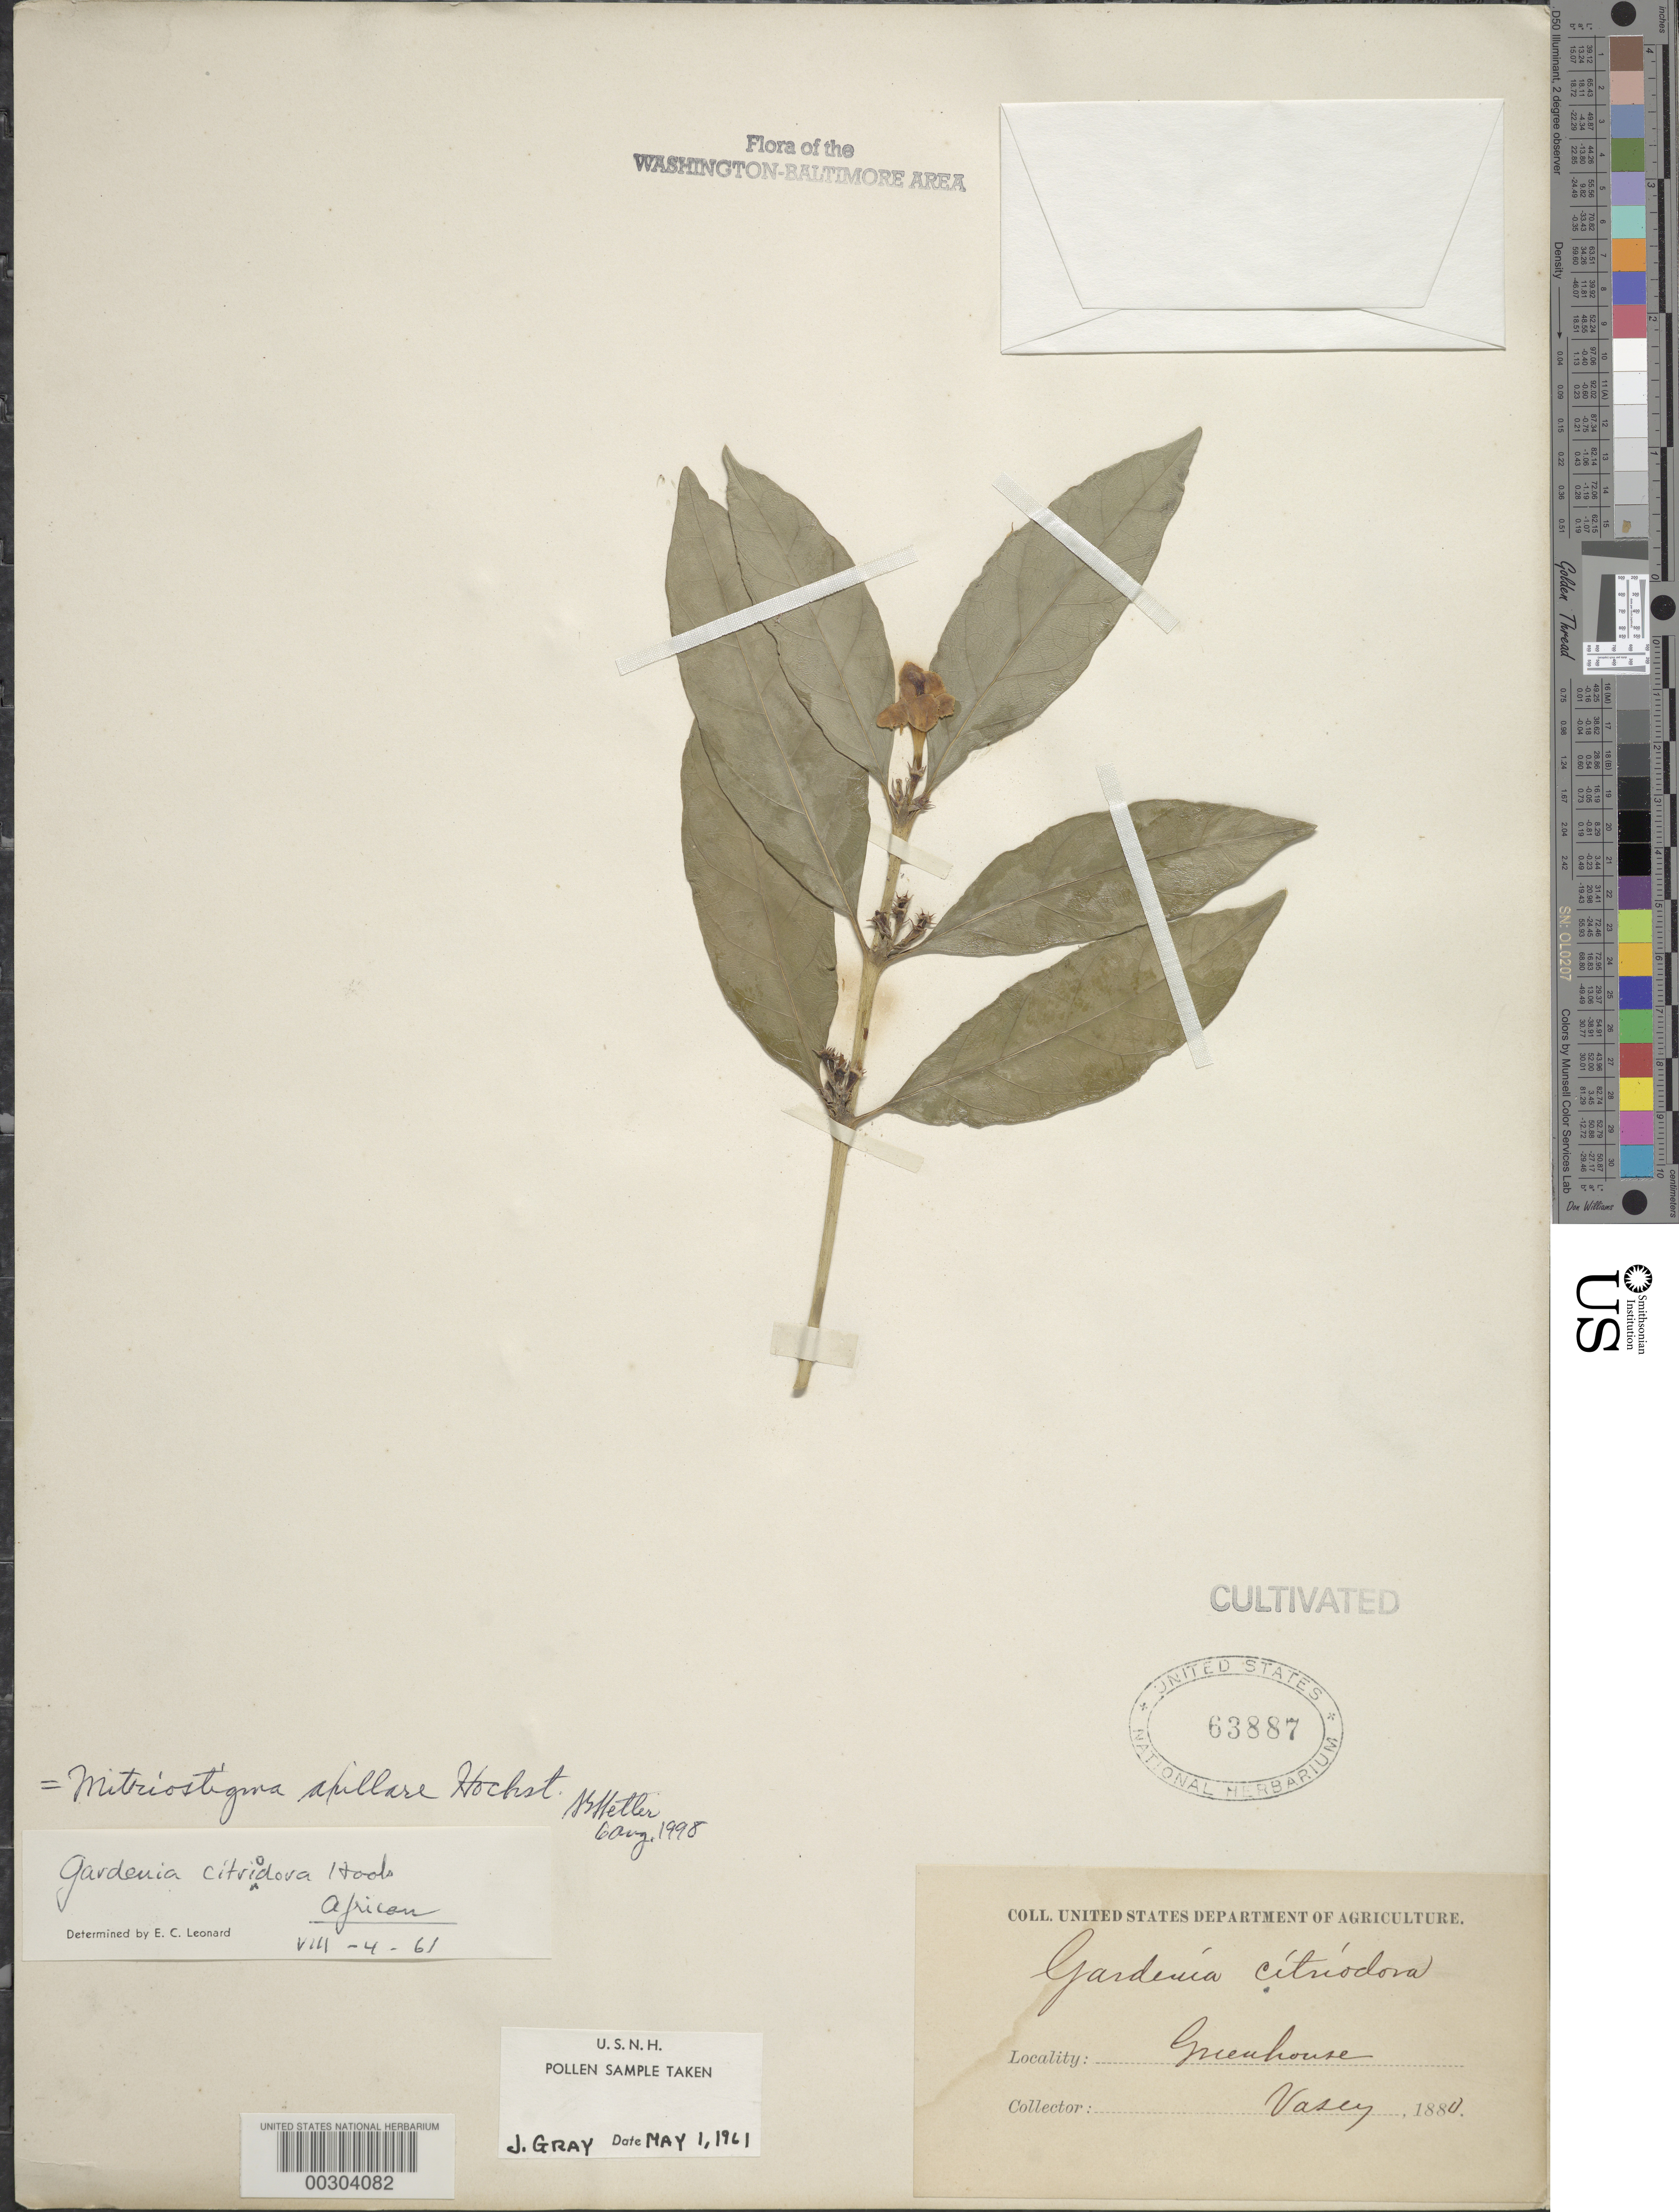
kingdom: Plantae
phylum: Tracheophyta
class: Magnoliopsida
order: Gentianales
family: Rubiaceae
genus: Mitriostigma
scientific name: Mitriostigma citriodora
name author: Hochst.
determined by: Shetler, Stanwyn G., (US), NMNH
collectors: G. R. Vasey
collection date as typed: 1880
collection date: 1880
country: United States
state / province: District of Columbia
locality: Department of Agriculture Greenhouse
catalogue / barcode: US 63887